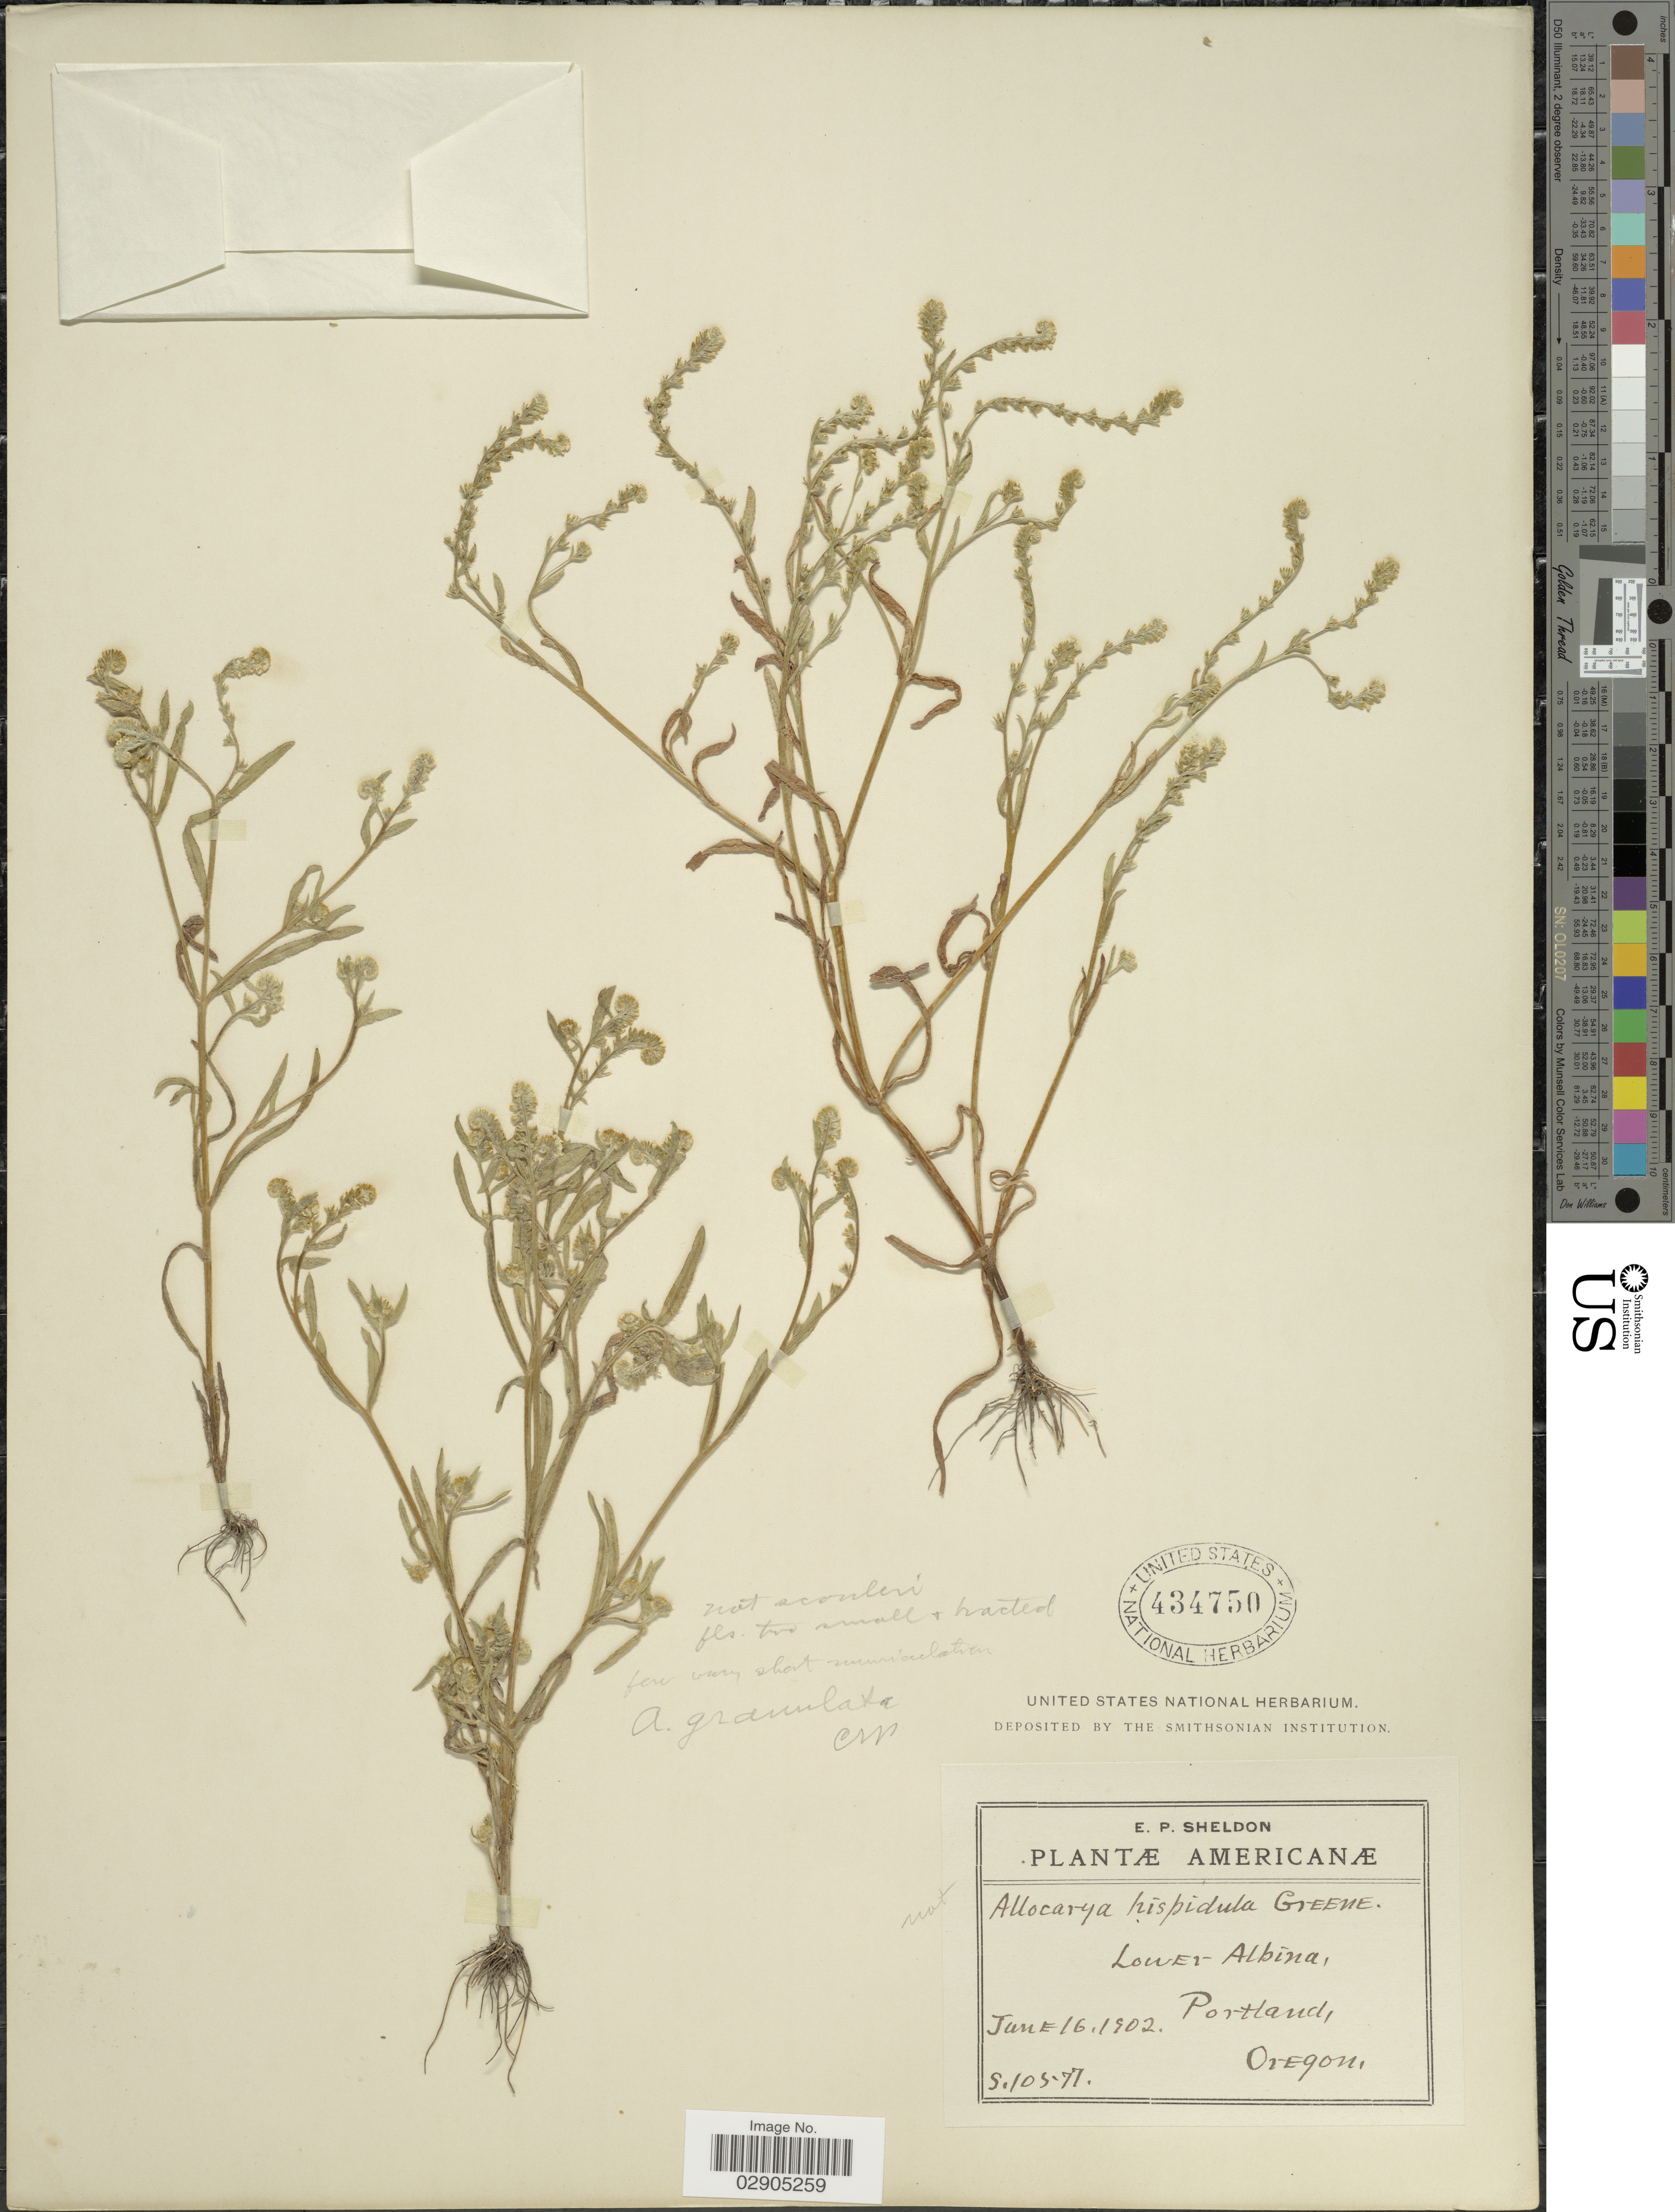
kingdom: Plantae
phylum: Tracheophyta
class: Magnoliopsida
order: Boraginales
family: Boraginaceae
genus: Allocarya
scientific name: Allocarya granulata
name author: Piper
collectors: E. P. Sheldon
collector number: S.10577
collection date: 1902-06-16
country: United States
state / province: Oregon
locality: Lower Albina, Portland.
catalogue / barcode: US 434750